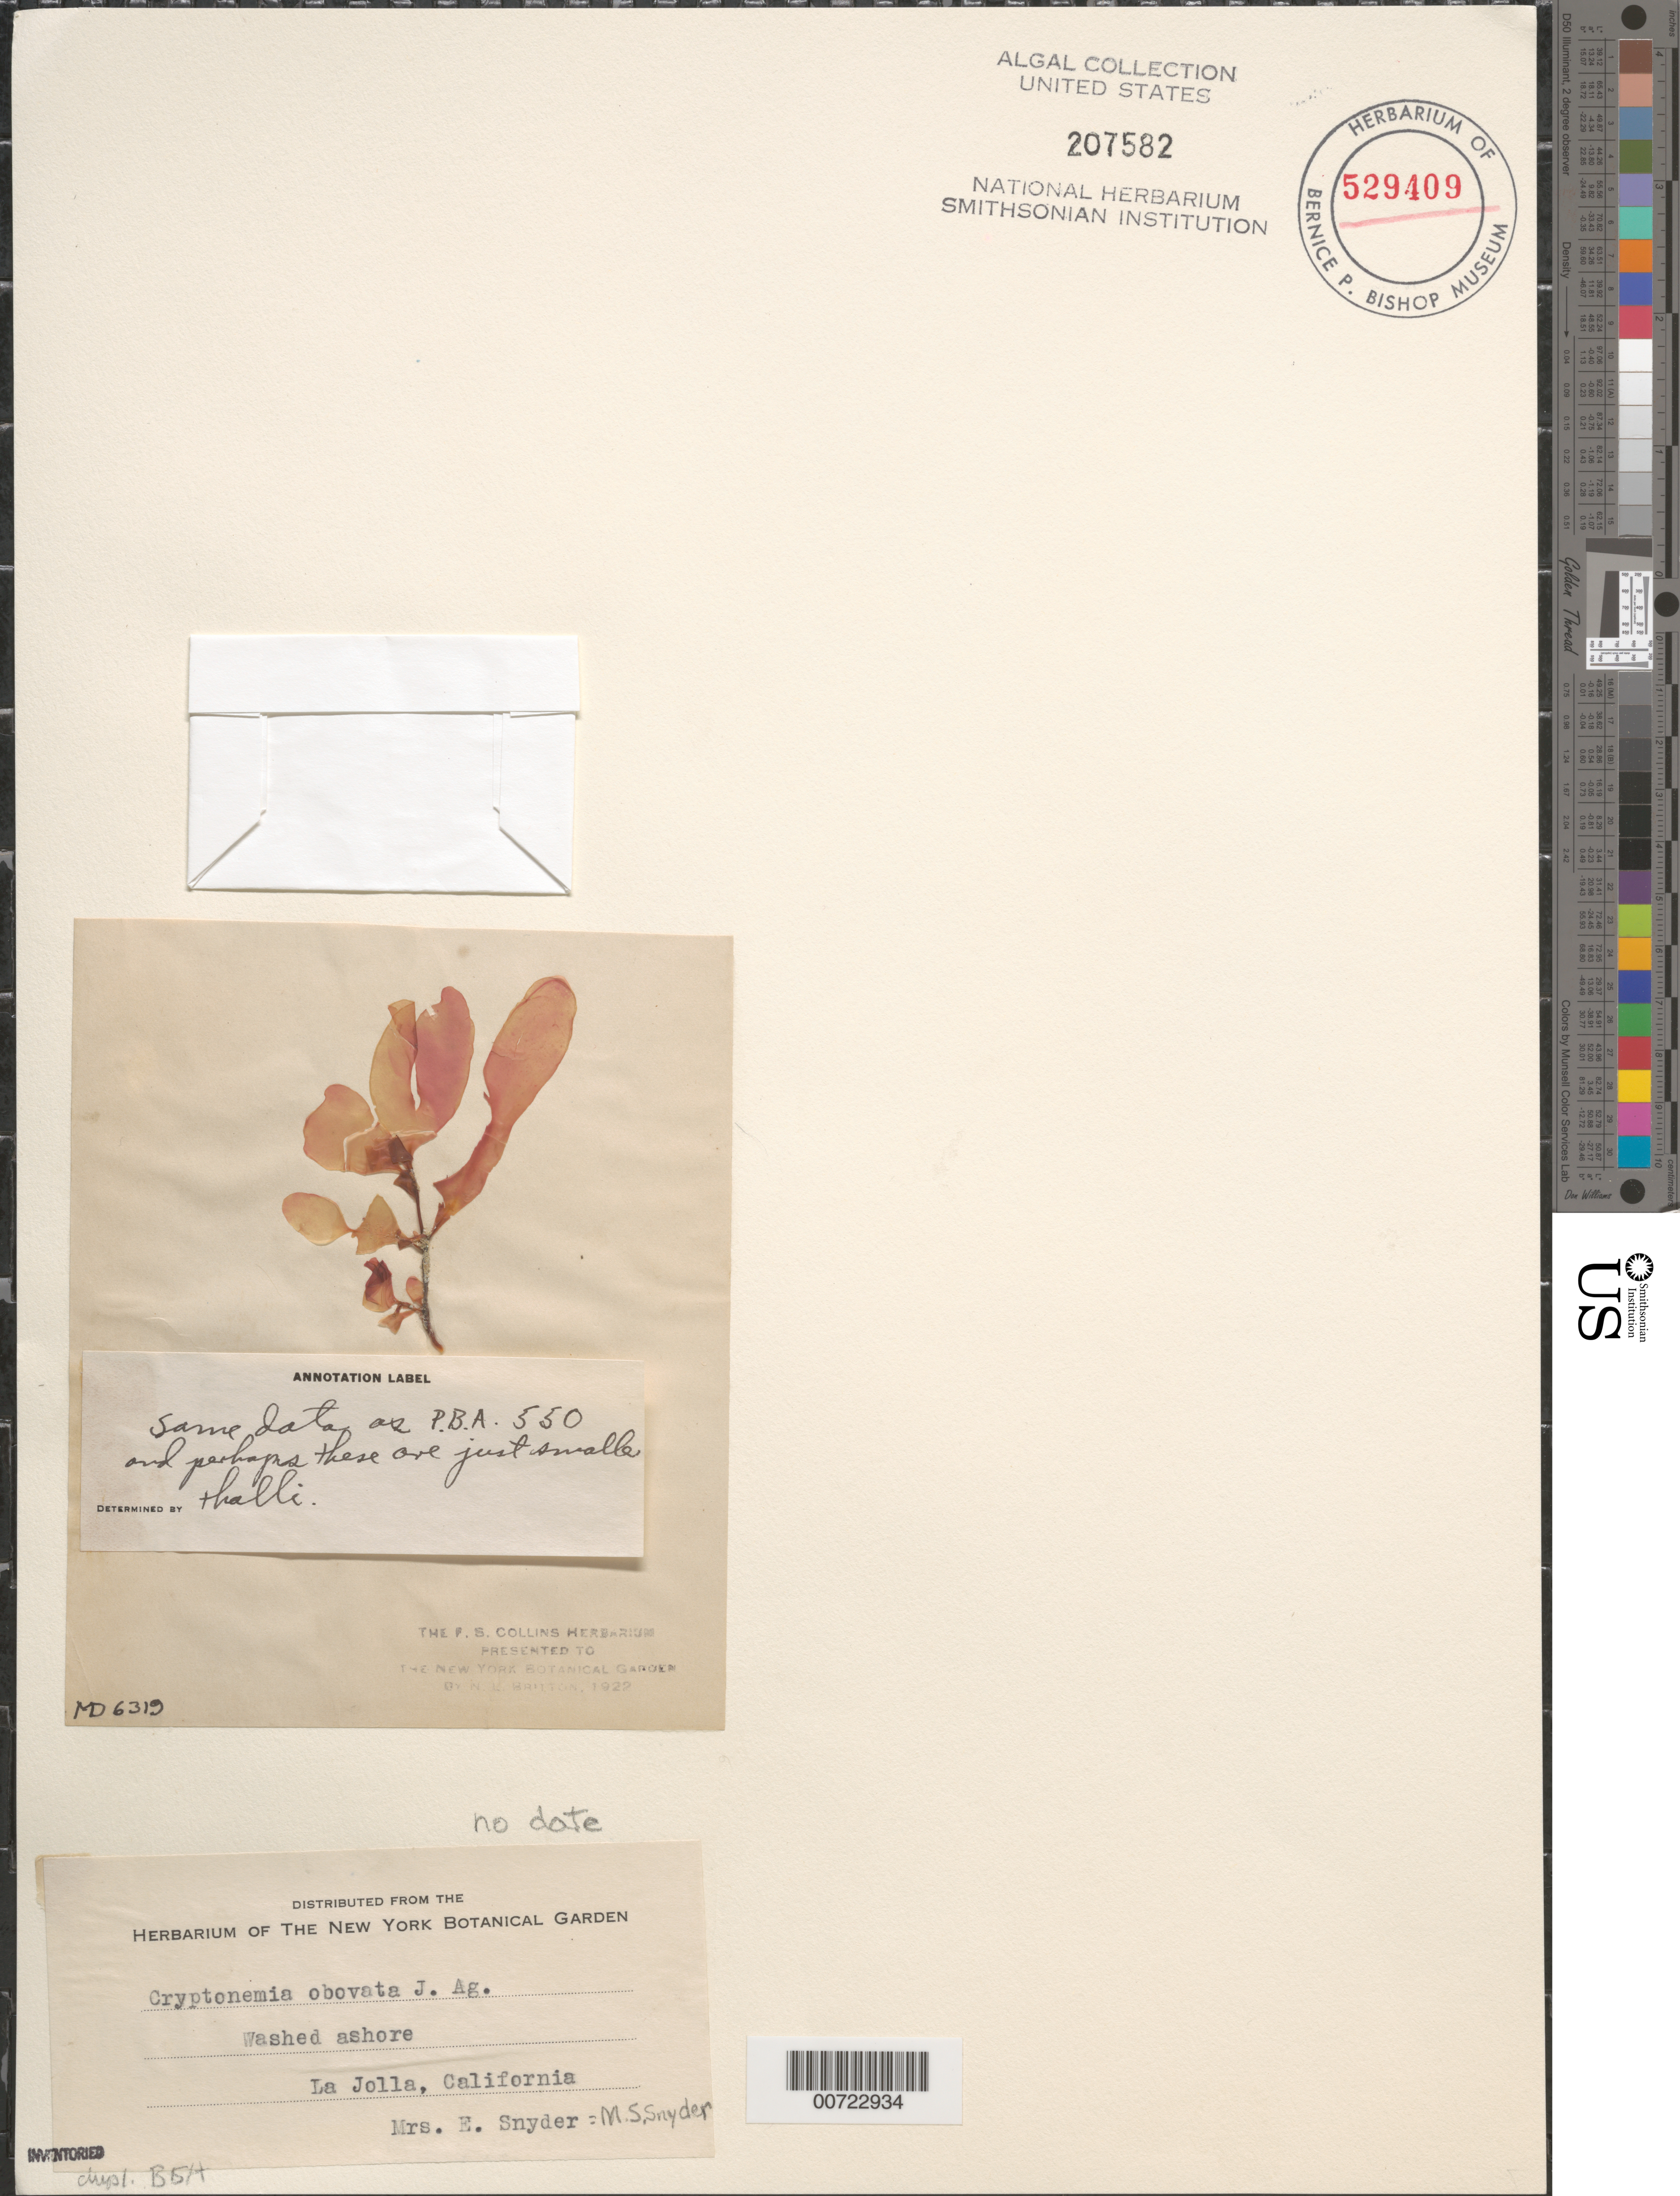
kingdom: Plantae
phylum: Rhodophyta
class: Florideophyceae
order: Halymeniales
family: Halymeniaceae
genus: Cryptonemia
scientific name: Cryptonemia obovata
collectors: M. Snyder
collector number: MSD 6319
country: United States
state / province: California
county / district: San Diego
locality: La Jolla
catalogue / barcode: US 207582